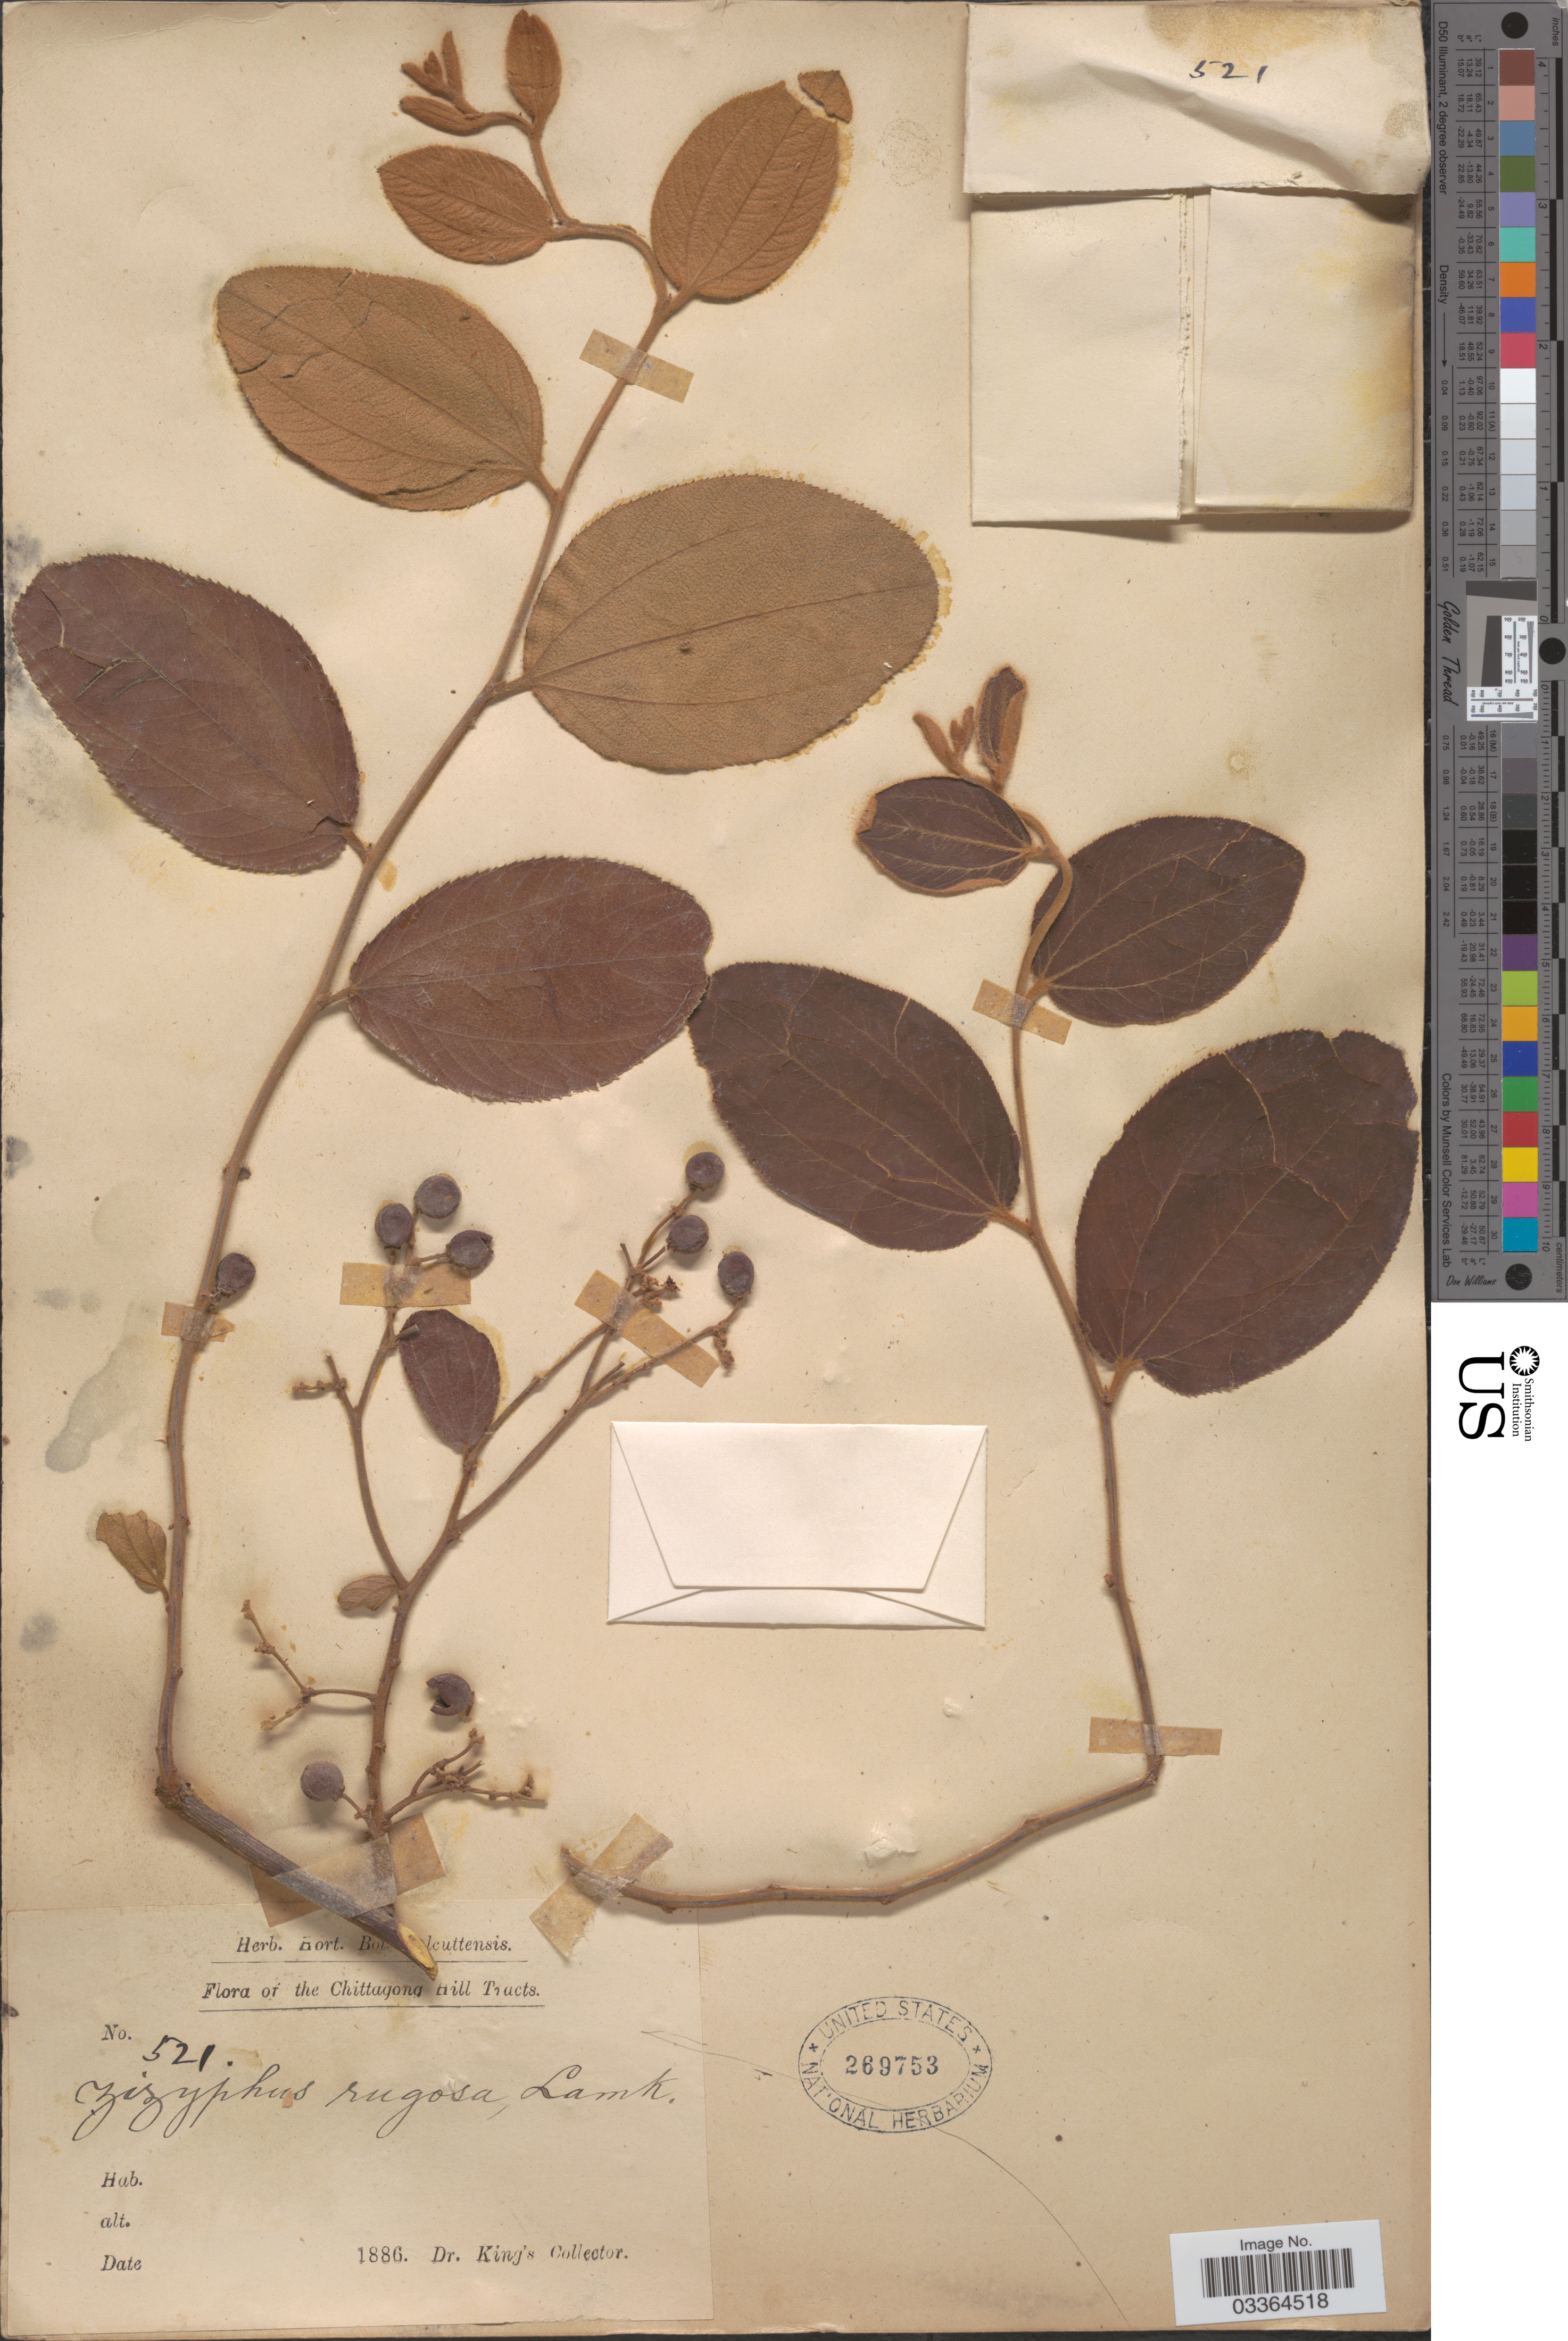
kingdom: Plantae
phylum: Tracheophyta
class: Magnoliopsida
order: Rosales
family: Rhamnaceae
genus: Ziziphus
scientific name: Ziziphus rugosa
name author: Lam.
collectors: Dr. King's collector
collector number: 521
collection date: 1886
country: Bangladesh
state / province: Chittagong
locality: The Chittagong Hill Tracts.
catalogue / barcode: US 269753